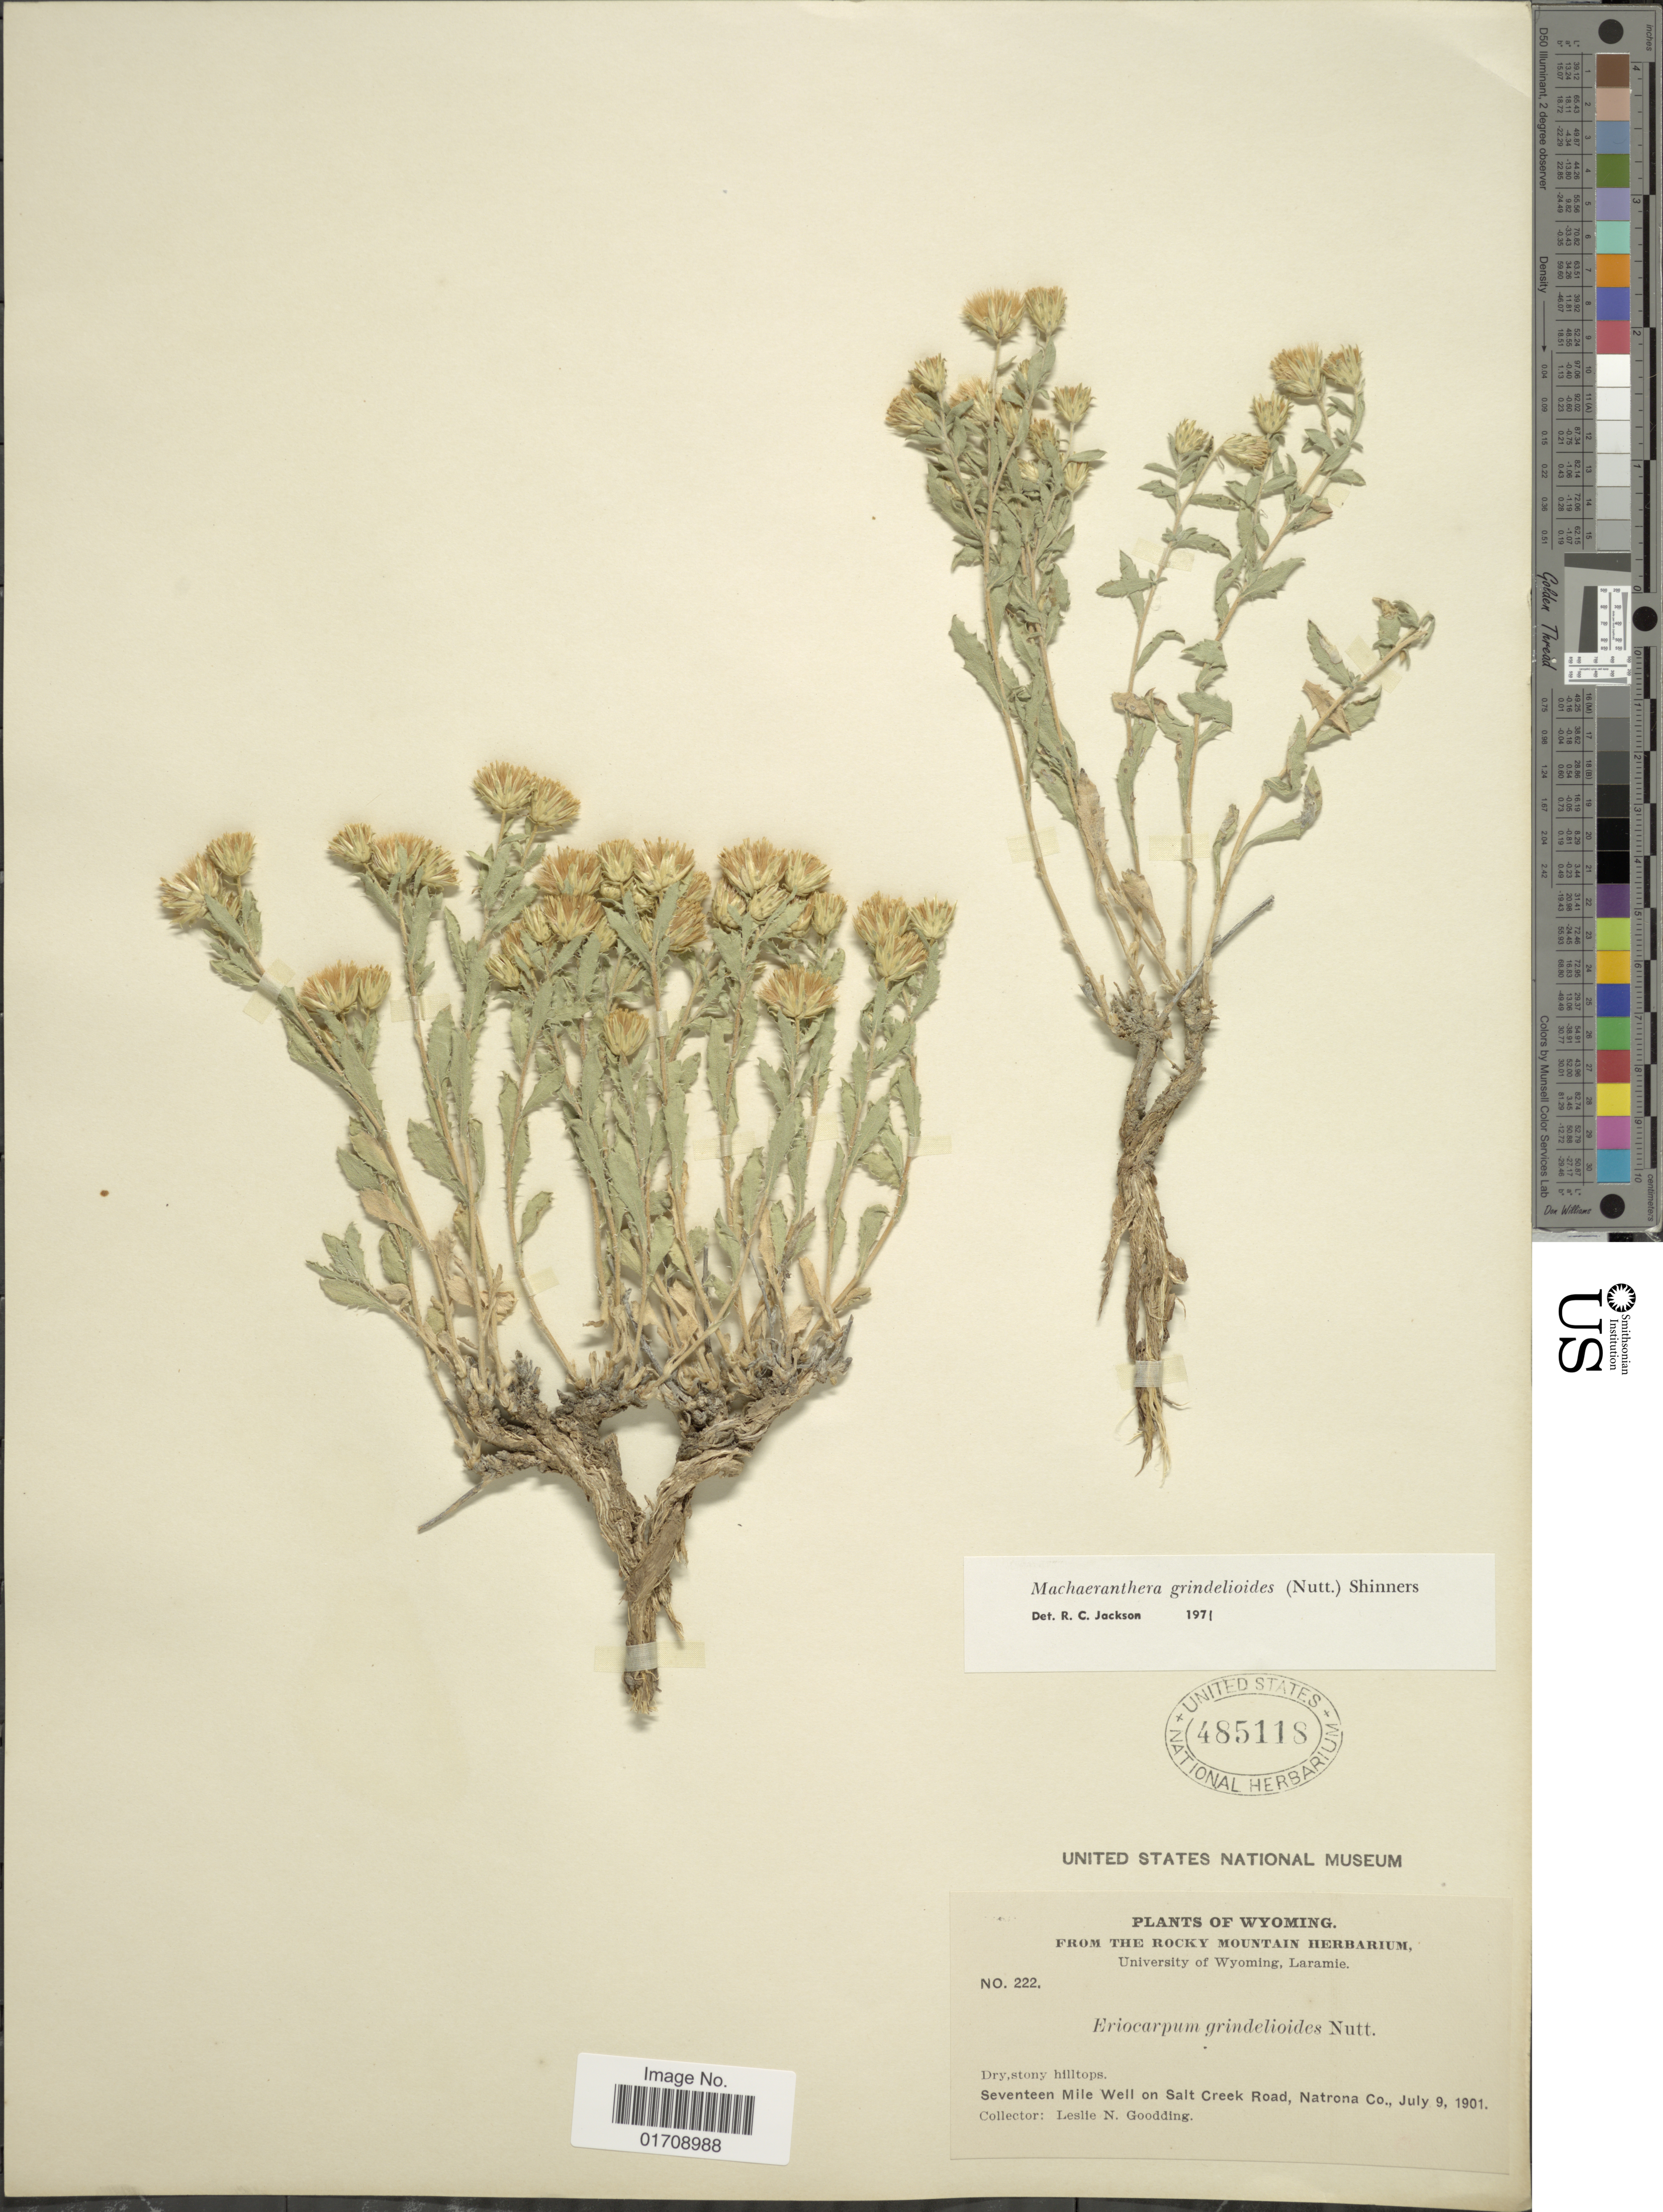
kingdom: Plantae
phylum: Tracheophyta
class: Magnoliopsida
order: Asterales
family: Asteraceae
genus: Machaeranthera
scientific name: Machaeranthera grindelioides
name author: (Nutt.) Shinners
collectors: L. N. Goodding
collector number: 222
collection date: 1901-07-09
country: United States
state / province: Wyoming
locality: Seventeen Mile Well on Salt Creek Road, Natrona Co.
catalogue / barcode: US 485118